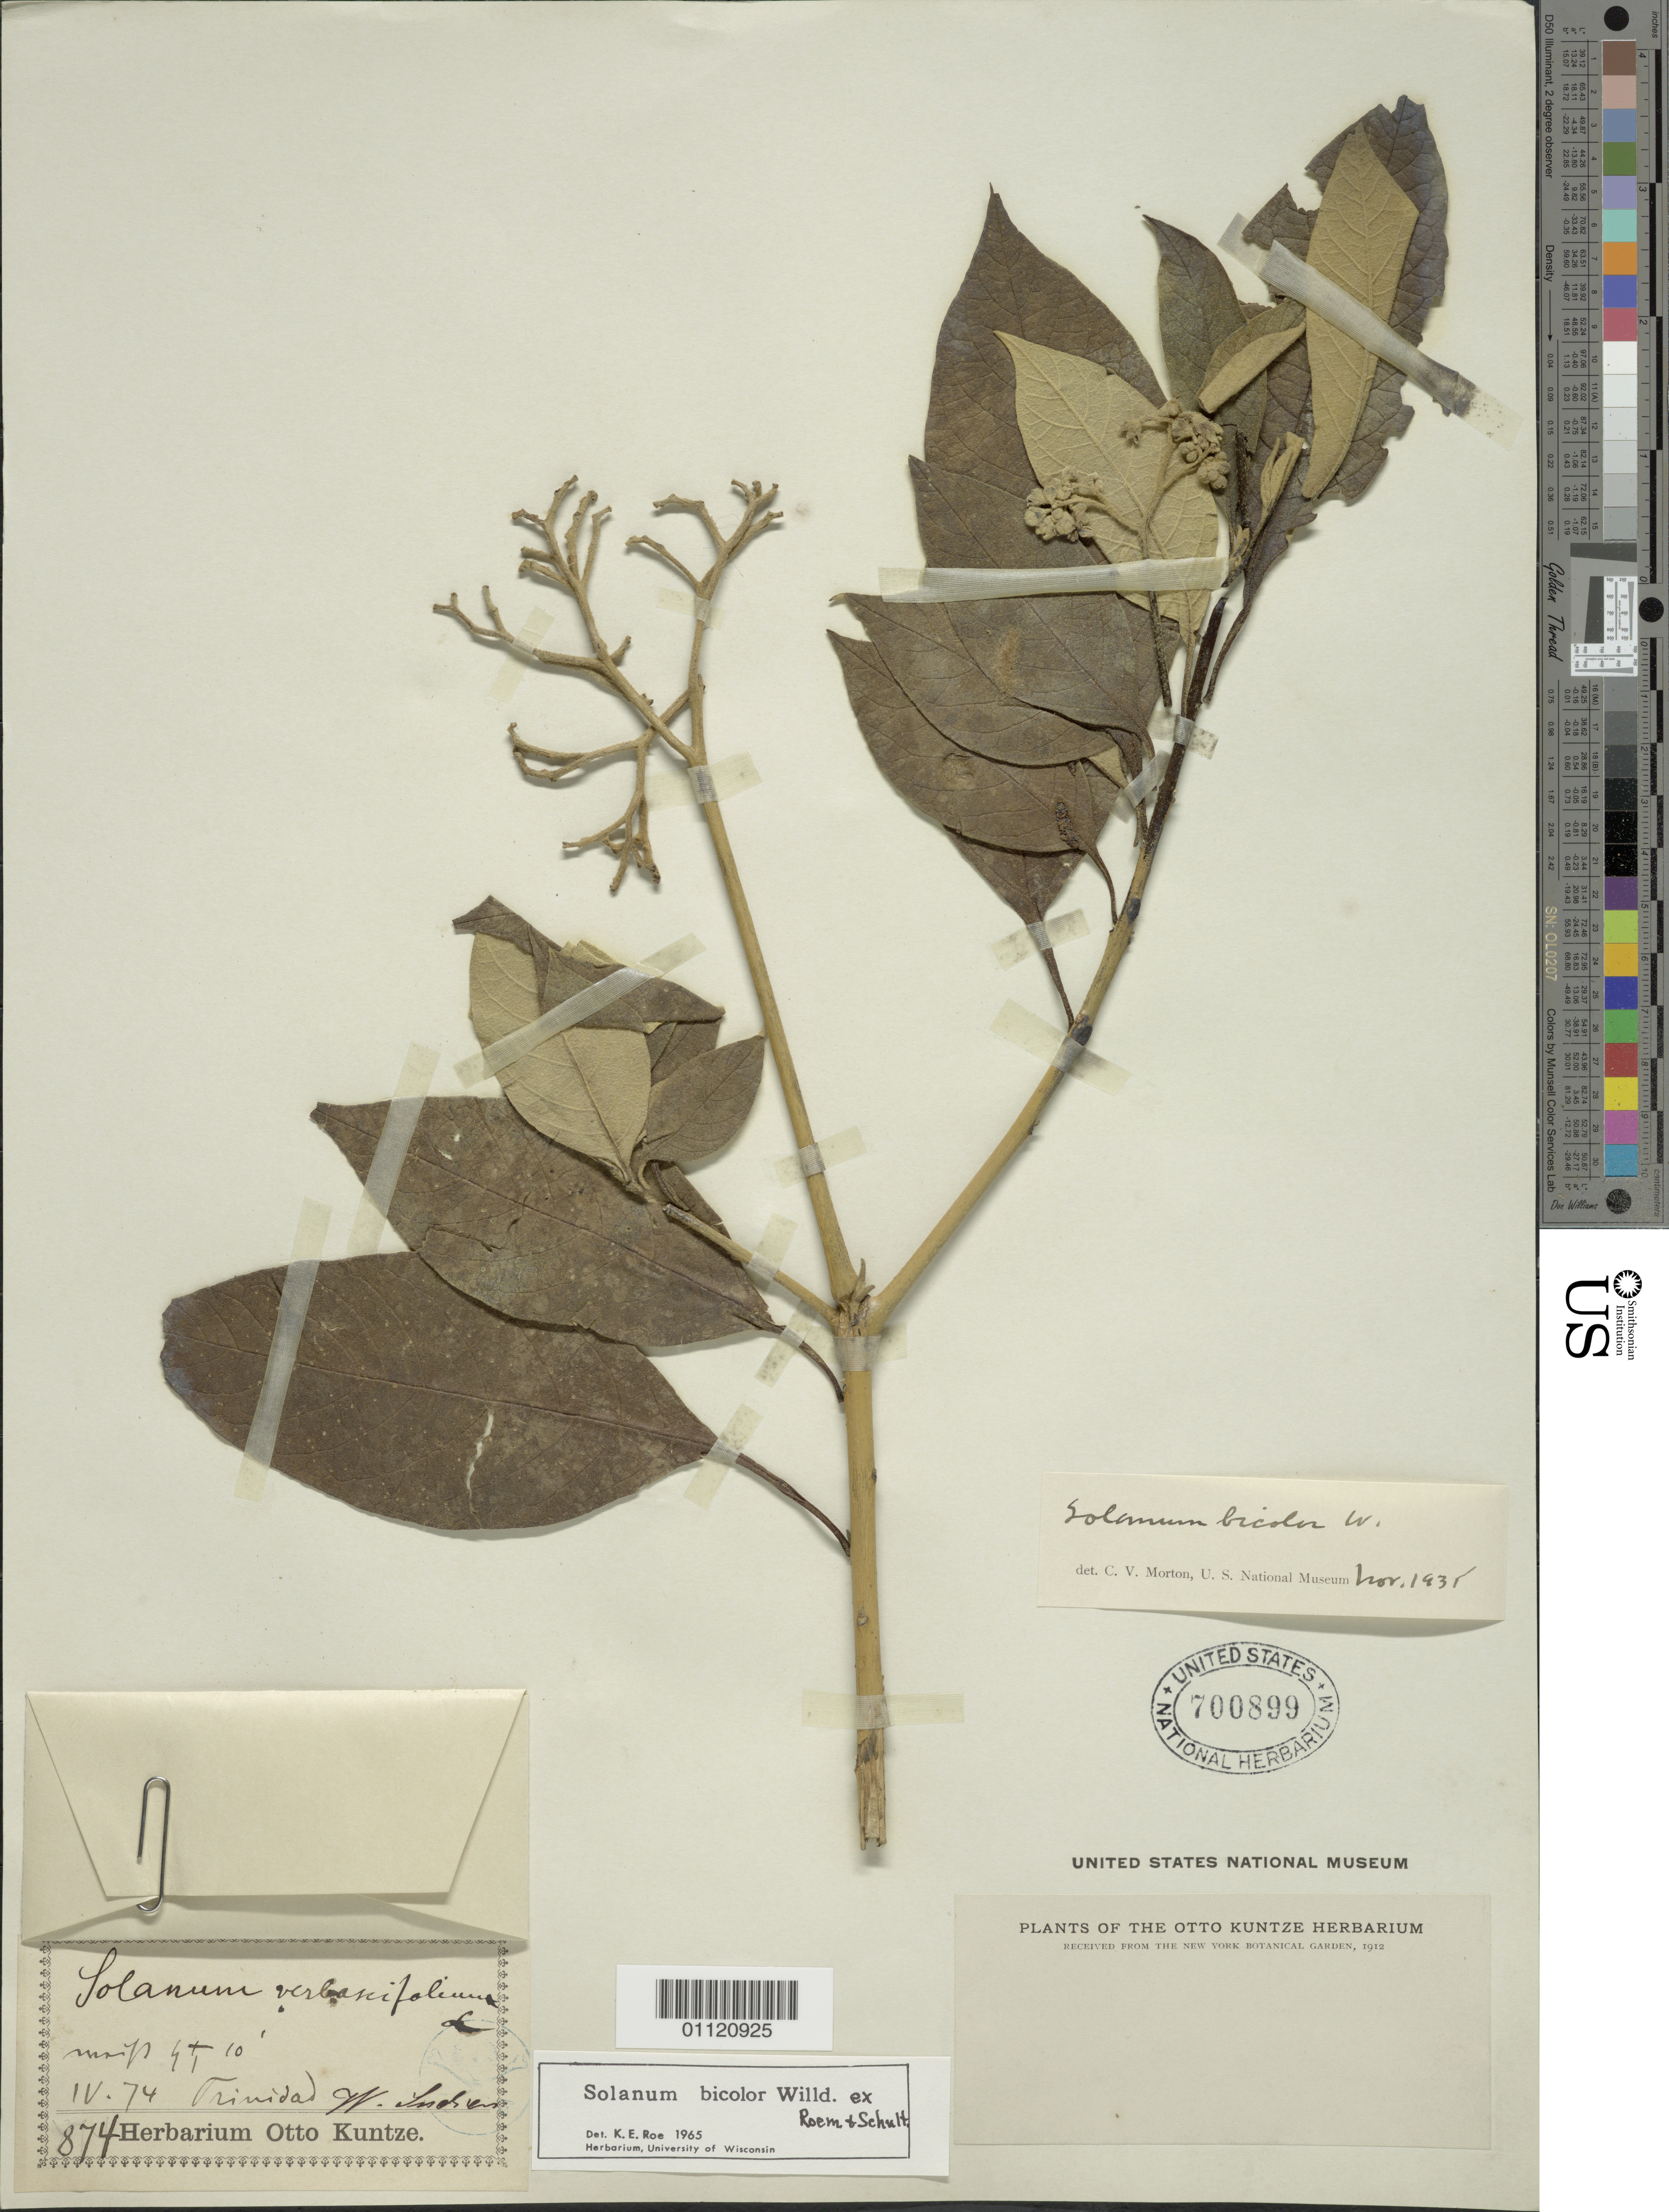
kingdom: Plantae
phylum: Tracheophyta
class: Magnoliopsida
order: Solanales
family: Solanaceae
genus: Solanum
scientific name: Solanum bicolor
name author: Willd. ex Roem. & Schult.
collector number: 874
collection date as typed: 01 Apr 1874 to 31 Apr 1874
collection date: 1874-04-01/1874-04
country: Trinidad and Tobago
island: Trinidad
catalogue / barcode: US 700899